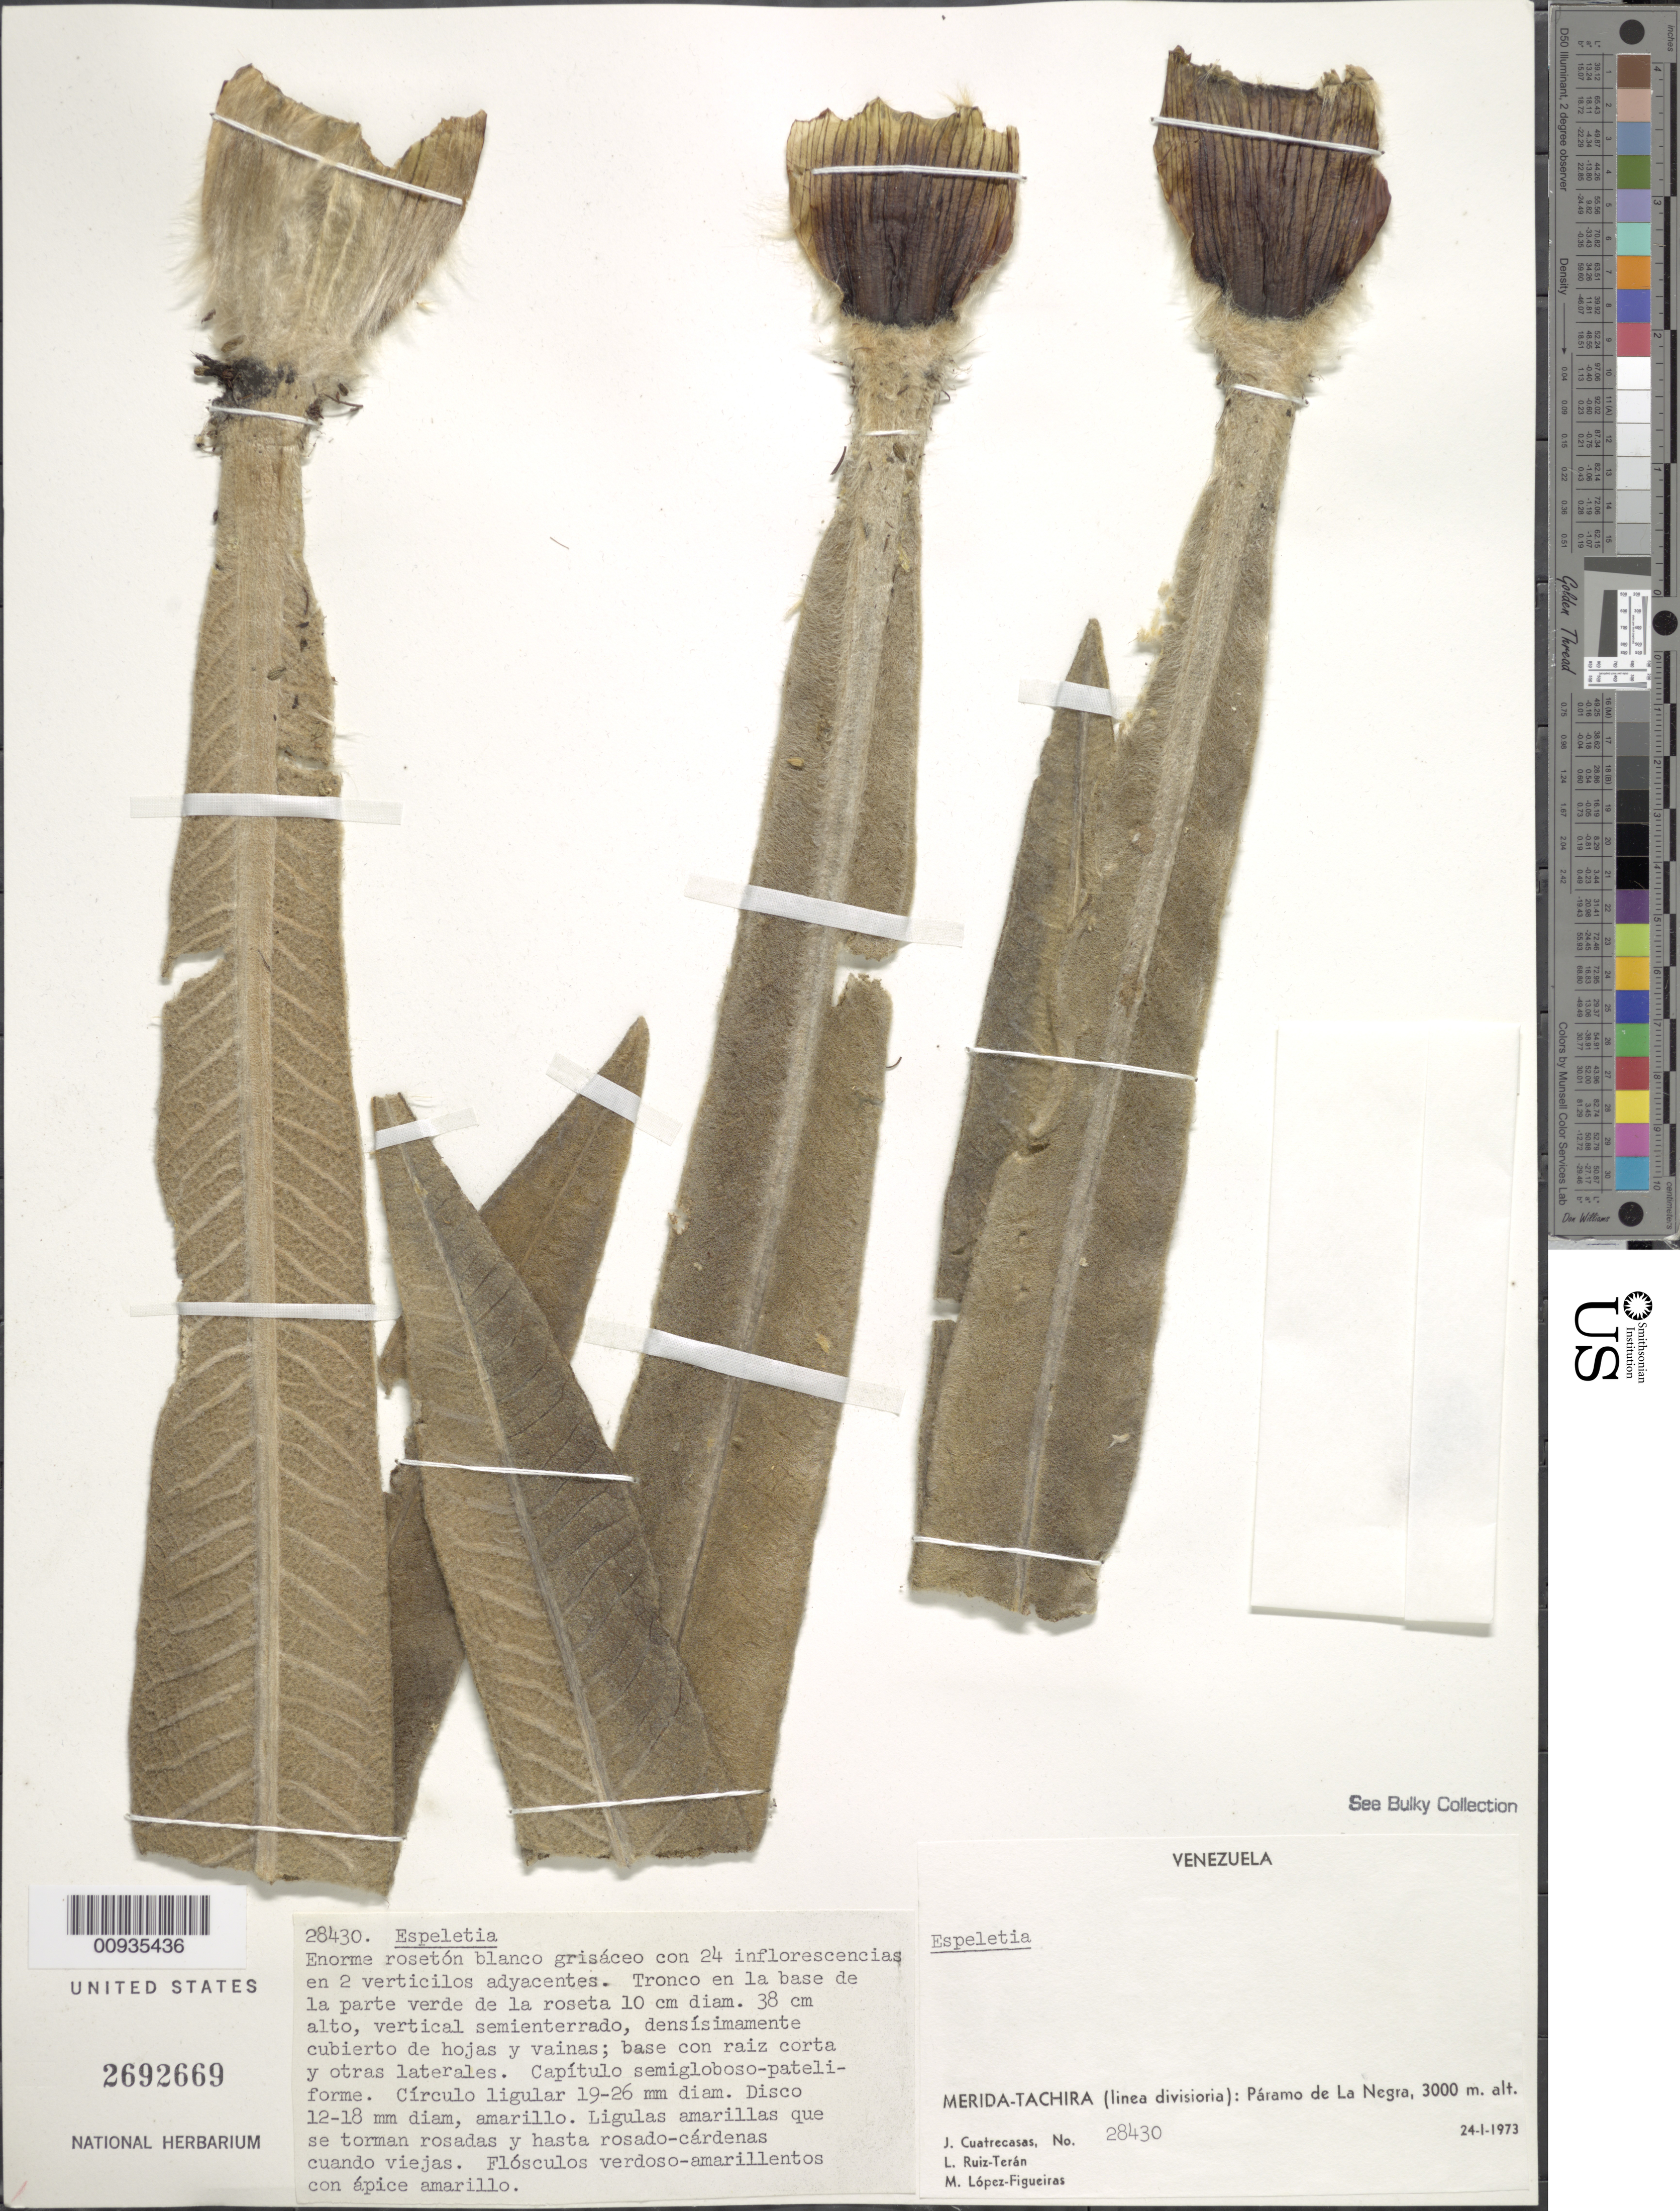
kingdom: Plantae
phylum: Tracheophyta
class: Magnoliopsida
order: Asterales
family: Asteraceae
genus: Coespeletia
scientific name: Coespeletia thyrsiformis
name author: (A.C. Sm.) Cuatrec.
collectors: J. Cuatrecasas, L. E. Ruíz-Terán & M. López Figueiras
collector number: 28430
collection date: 1973-01-24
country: Venezuela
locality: Merida-Tachira (linea divisoria): Paramo de La Negra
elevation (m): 3000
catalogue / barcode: US 2692669